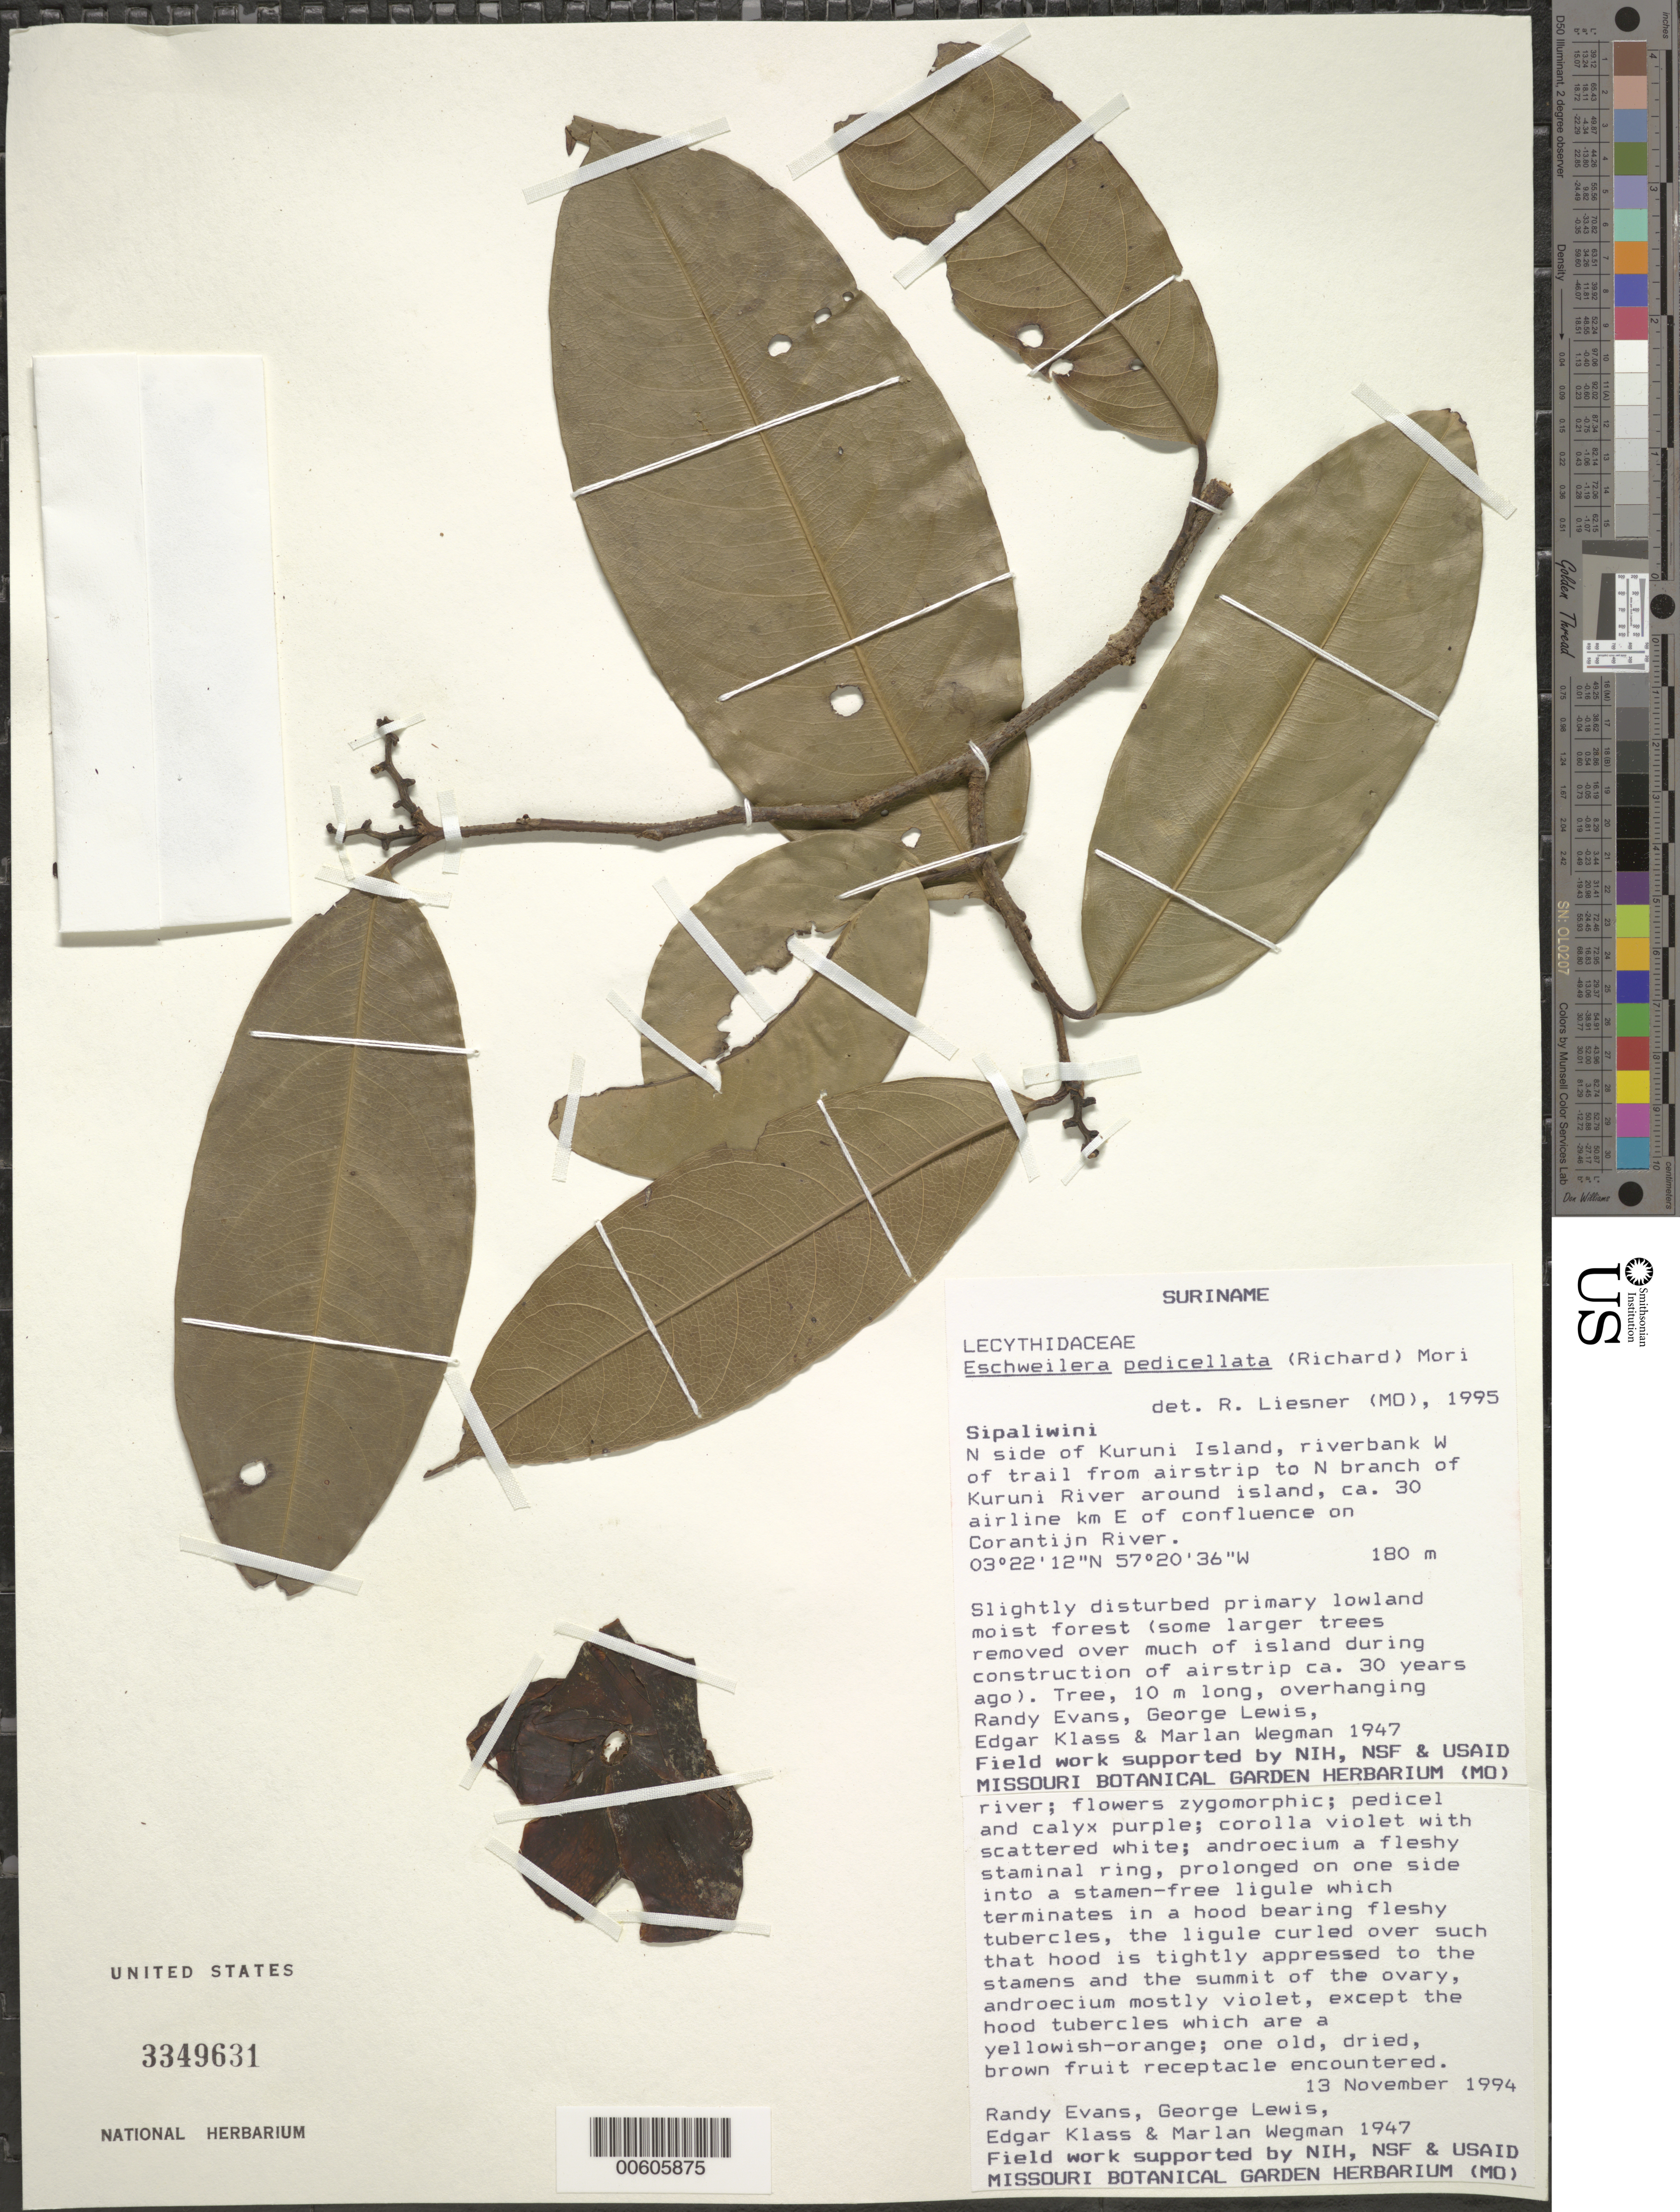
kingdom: Plantae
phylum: Tracheophyta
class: Magnoliopsida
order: Ericales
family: Lecythidaceae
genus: Eschweilera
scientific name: Eschweilera pedicellata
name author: (Rich.) S.A. Mori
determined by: Liesner, R. L.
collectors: R. Evans, G. Lewis, E. Klass & M. Wegman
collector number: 1947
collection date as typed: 13-Nov-94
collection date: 1994-11-13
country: Suriname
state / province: Sipaliwini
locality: Kuruni Island, N side, W of trail from airstrip to N branch of Kuruni R., ca 30 airline km E of confluence on Corantijn R.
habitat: Slightly disturbed primary lowland moist forest (some larger trees removed over much of island during construction of airstrip ca. 30 yrs. Ago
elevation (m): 180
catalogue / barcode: US 3349631